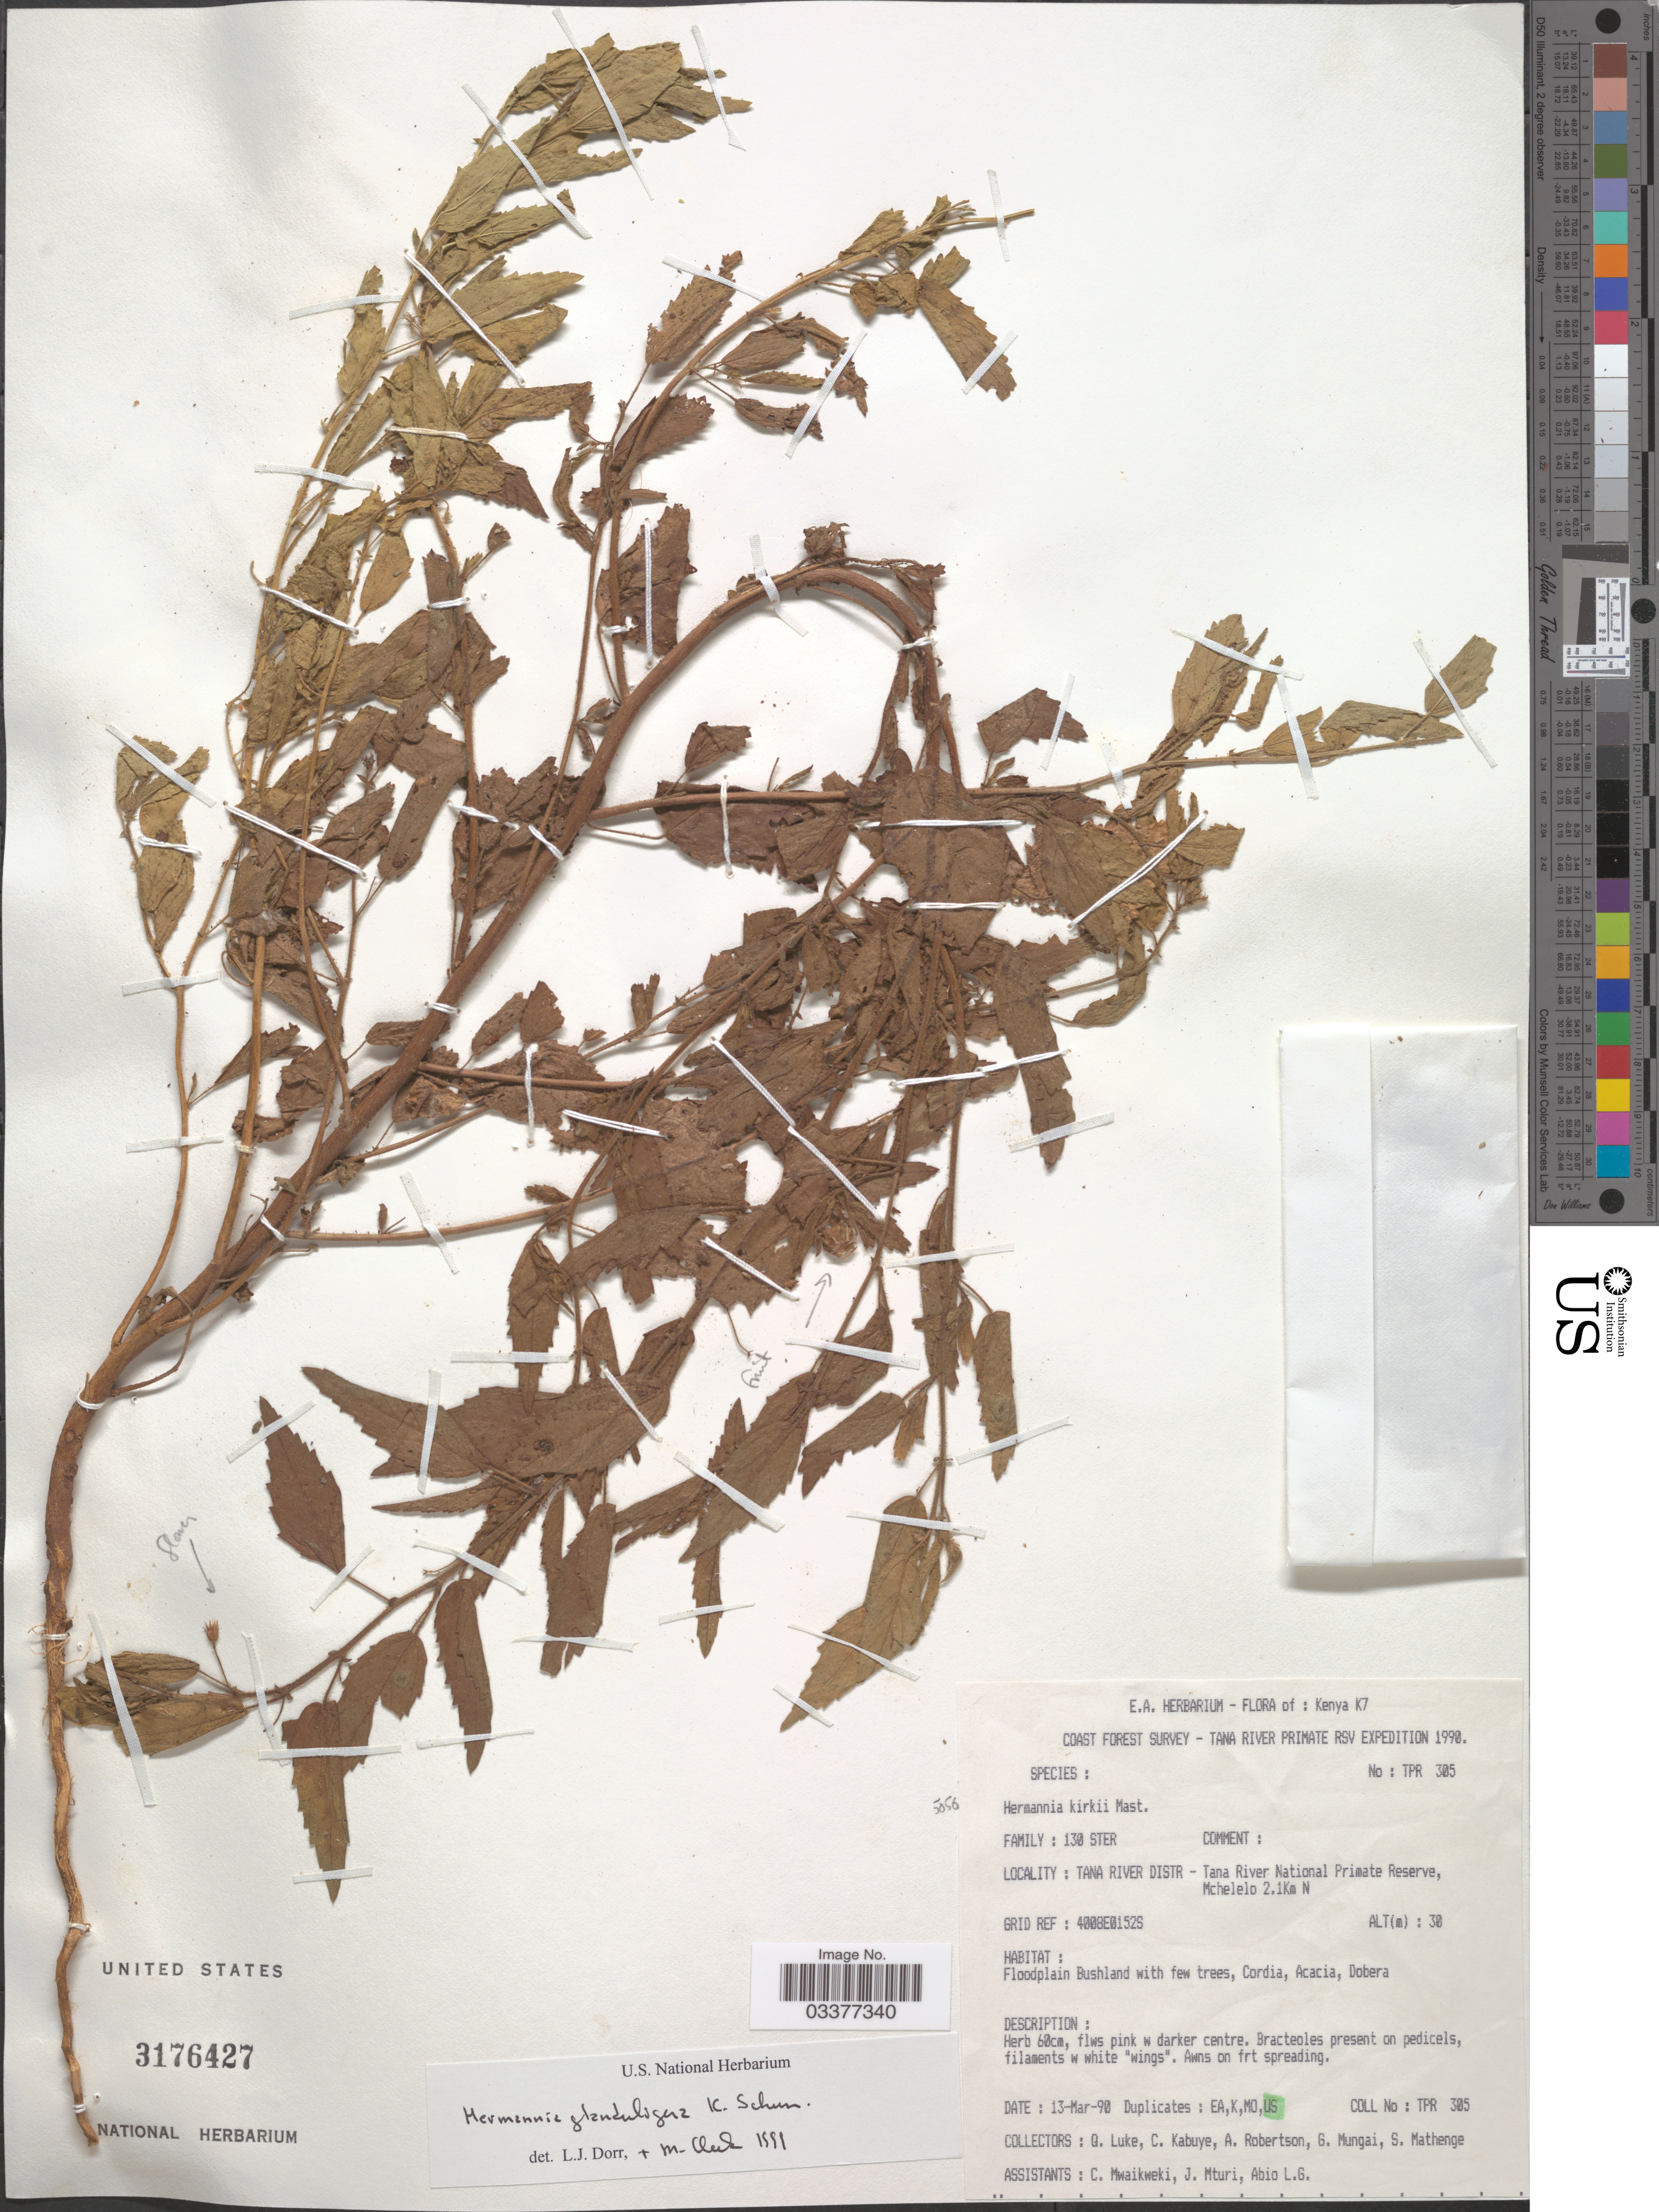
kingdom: Plantae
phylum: Tracheophyta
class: Magnoliopsida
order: Malvales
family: Malvaceae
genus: Hermannia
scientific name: Hermannia glanduligera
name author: K. Schum.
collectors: G. Luke, C. Kabuye, A. Robertson, G. Mungai & et al.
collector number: TPR 305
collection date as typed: Transcribed d/m/y: 13/3/90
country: Kenya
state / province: Tana River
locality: Kenya K7. Tana River Distr - Tana River National Primate Reserve, Mchelelo 2.1Km N. Grid Ref: 4008E0152S.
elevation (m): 30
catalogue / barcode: US 3176427